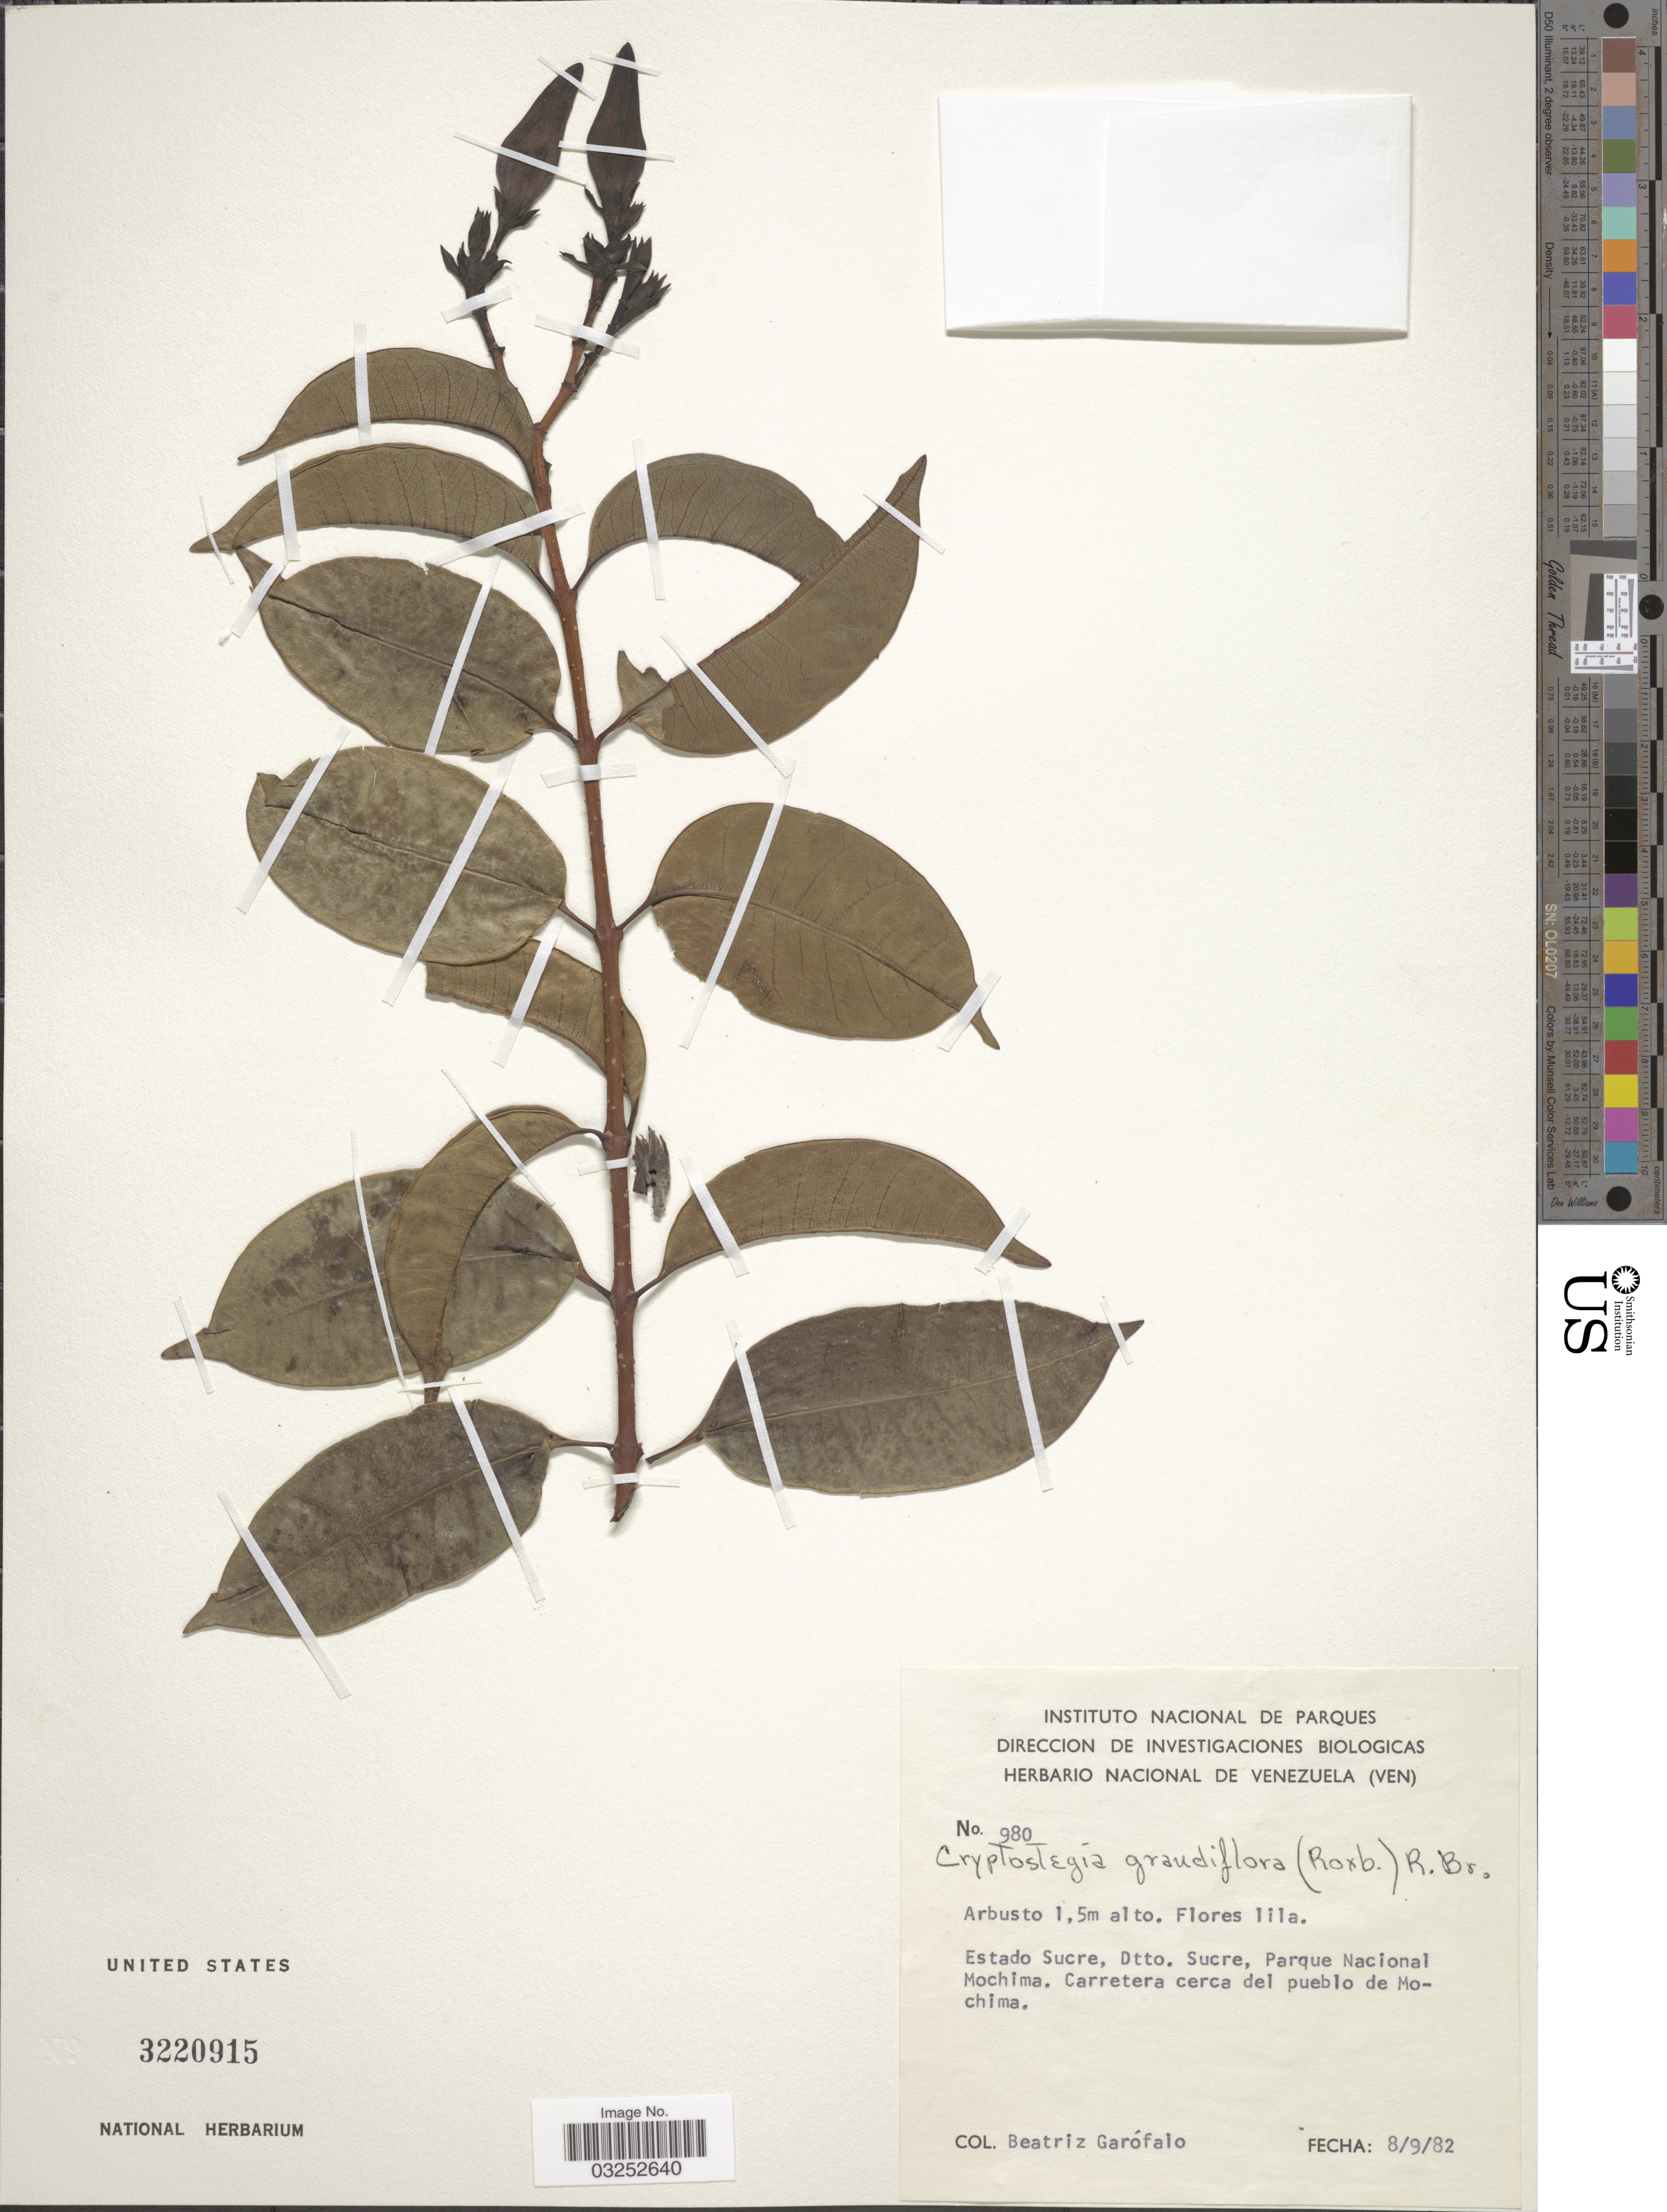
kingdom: Plantae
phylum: Tracheophyta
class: Magnoliopsida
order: Gentianales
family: Apocynaceae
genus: Cryptostegia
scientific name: Cryptostegia grandiflora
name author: Roxb. ex R. Br.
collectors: B. Garofalo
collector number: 980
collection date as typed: Transcribed d/m/y: 8/9/82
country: Venezuela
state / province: Sucre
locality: Estado Sucre, Dtto. Sucre, Parque Nacional Mochima, Carretera cerca del pueblo de Mochima.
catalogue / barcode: US 3220915